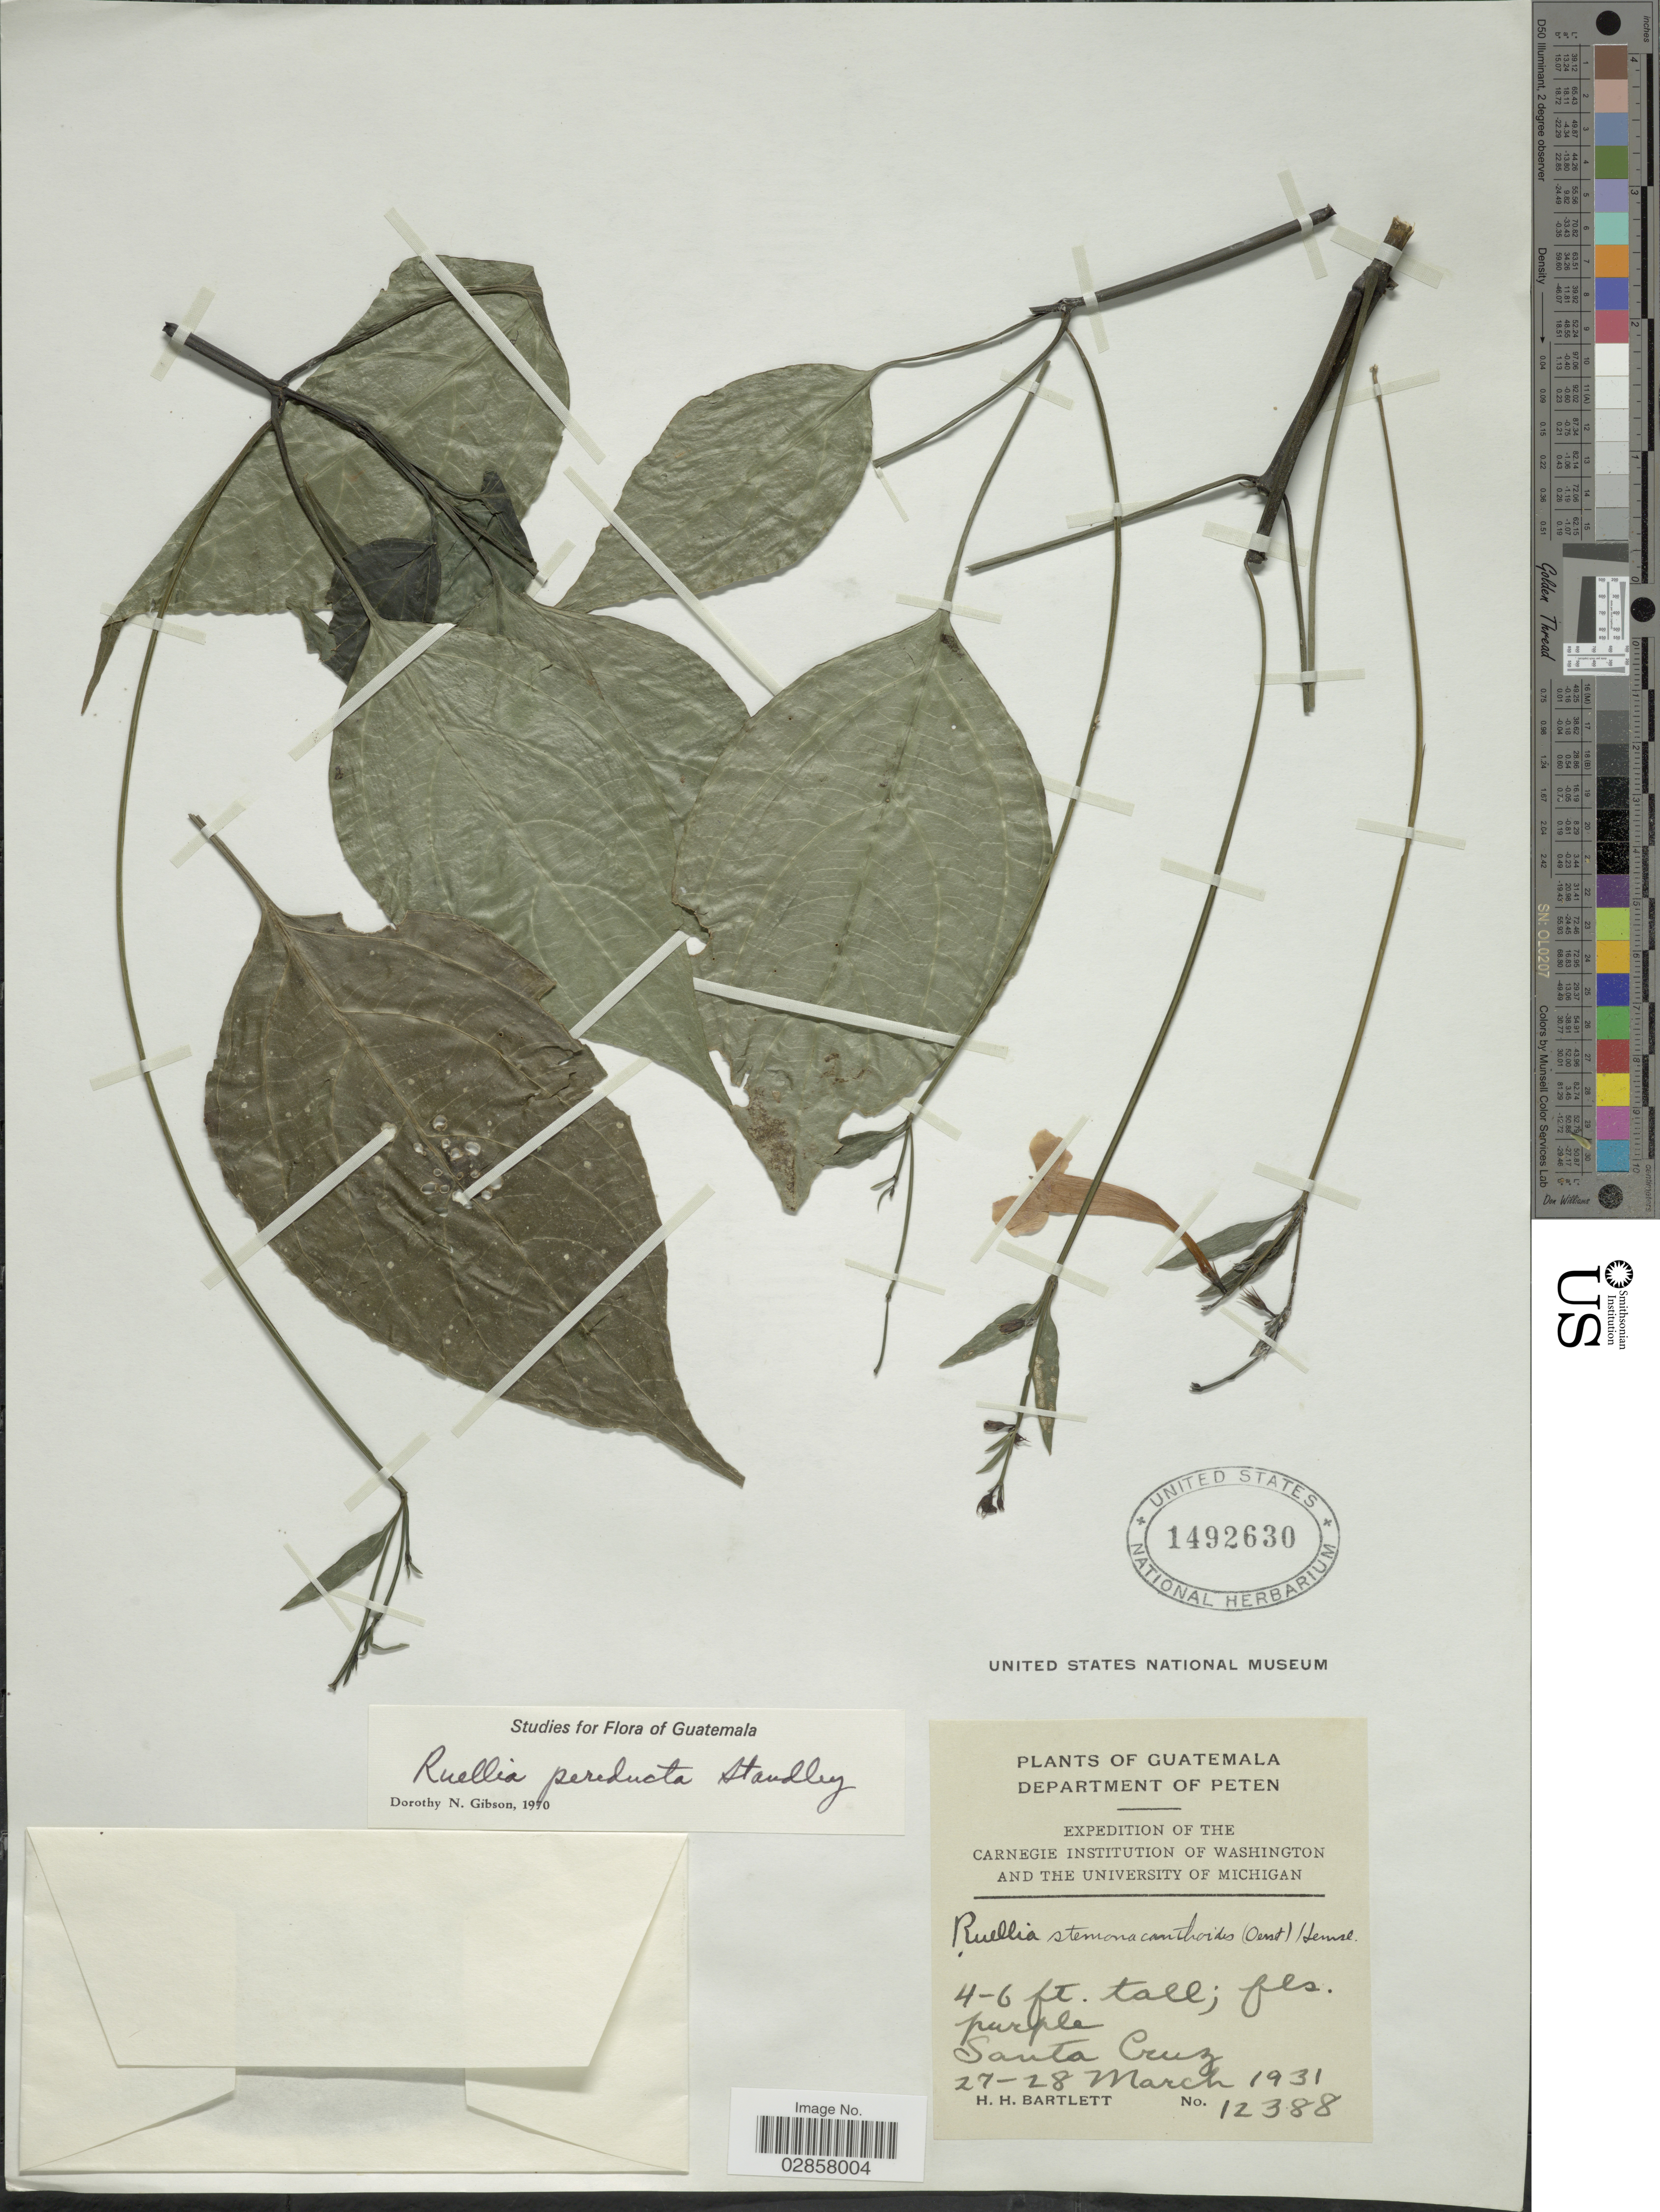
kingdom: Plantae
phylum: Tracheophyta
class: Magnoliopsida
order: Lamiales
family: Acanthaceae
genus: Ruellia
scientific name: Ruellia pereducta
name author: Standl. ex Lundell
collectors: H. H. Bartlett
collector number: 12388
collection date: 1931-03-27/1931-03-28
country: Guatemala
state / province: El Petén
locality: Department of Peten. Santa Cruz.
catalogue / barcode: US 1492630